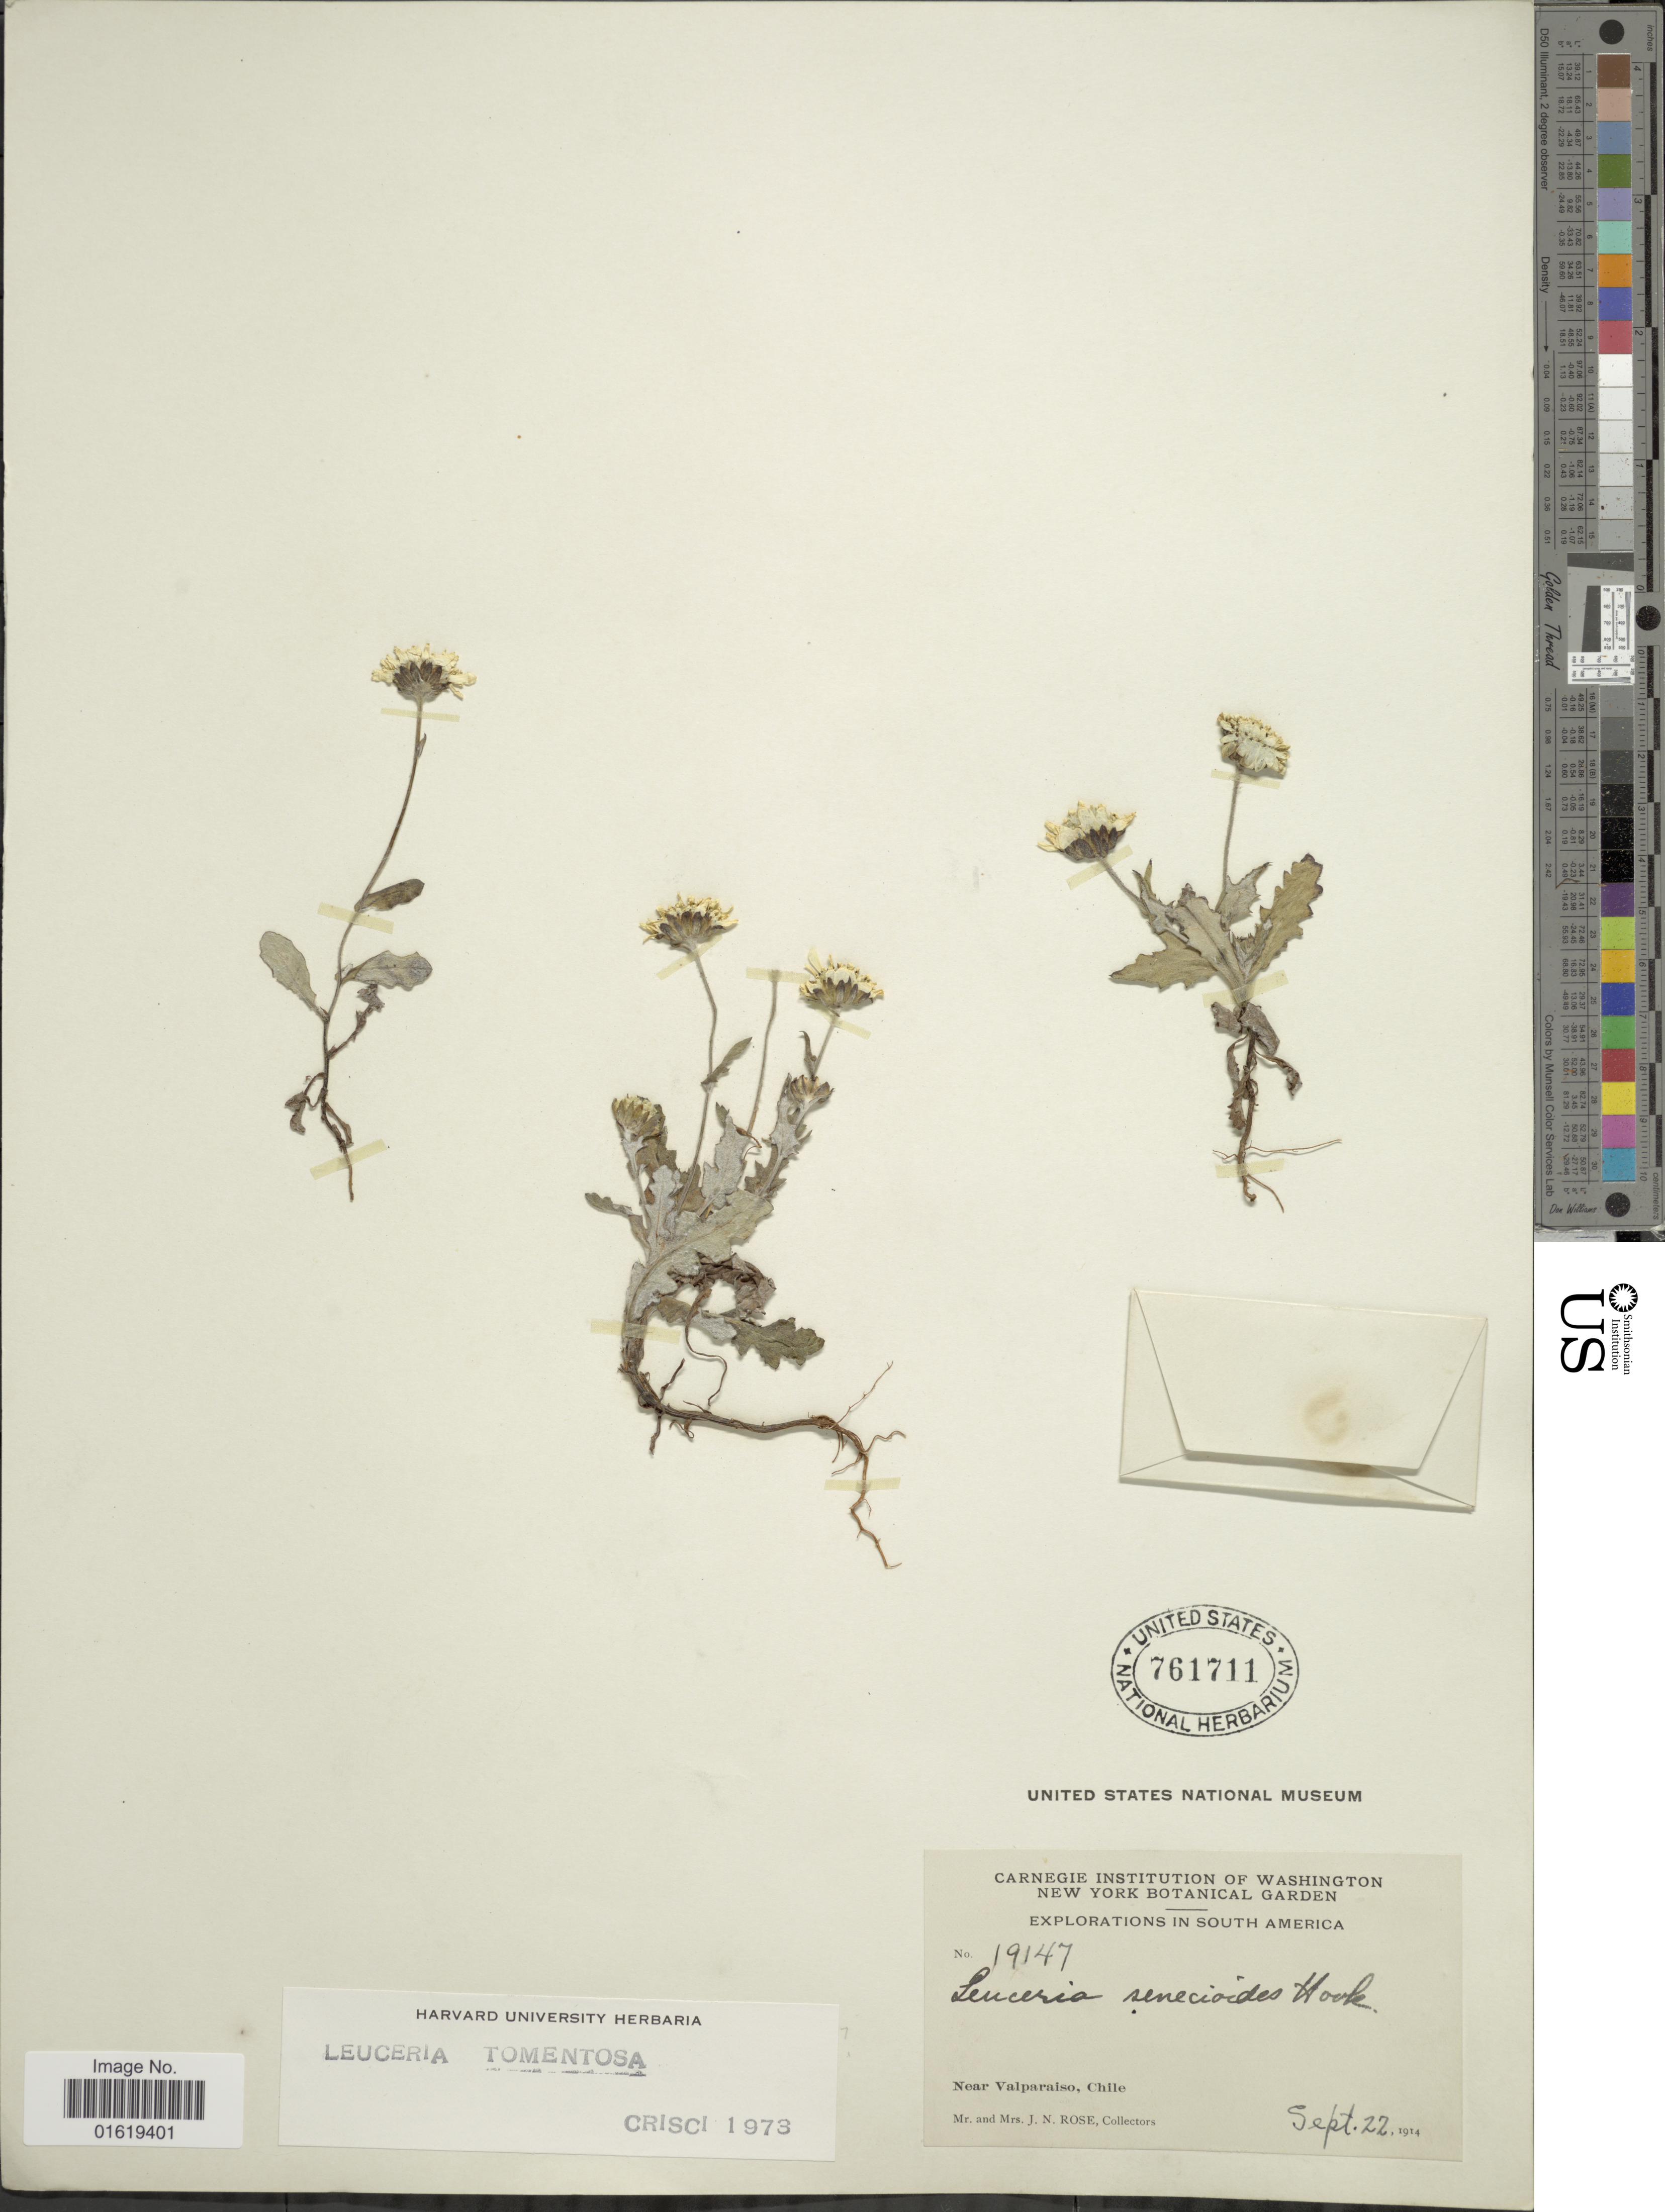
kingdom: Plantae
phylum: Tracheophyta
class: Magnoliopsida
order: Asterales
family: Asteraceae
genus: Leucheria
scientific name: Leucheria tomentosa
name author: (Less.) Crisci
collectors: J. N. Rose & L. B. Rose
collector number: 19147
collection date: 1914-09-22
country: Chile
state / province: Valparaíso (V)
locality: Near Valparaiso.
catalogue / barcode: US 761711